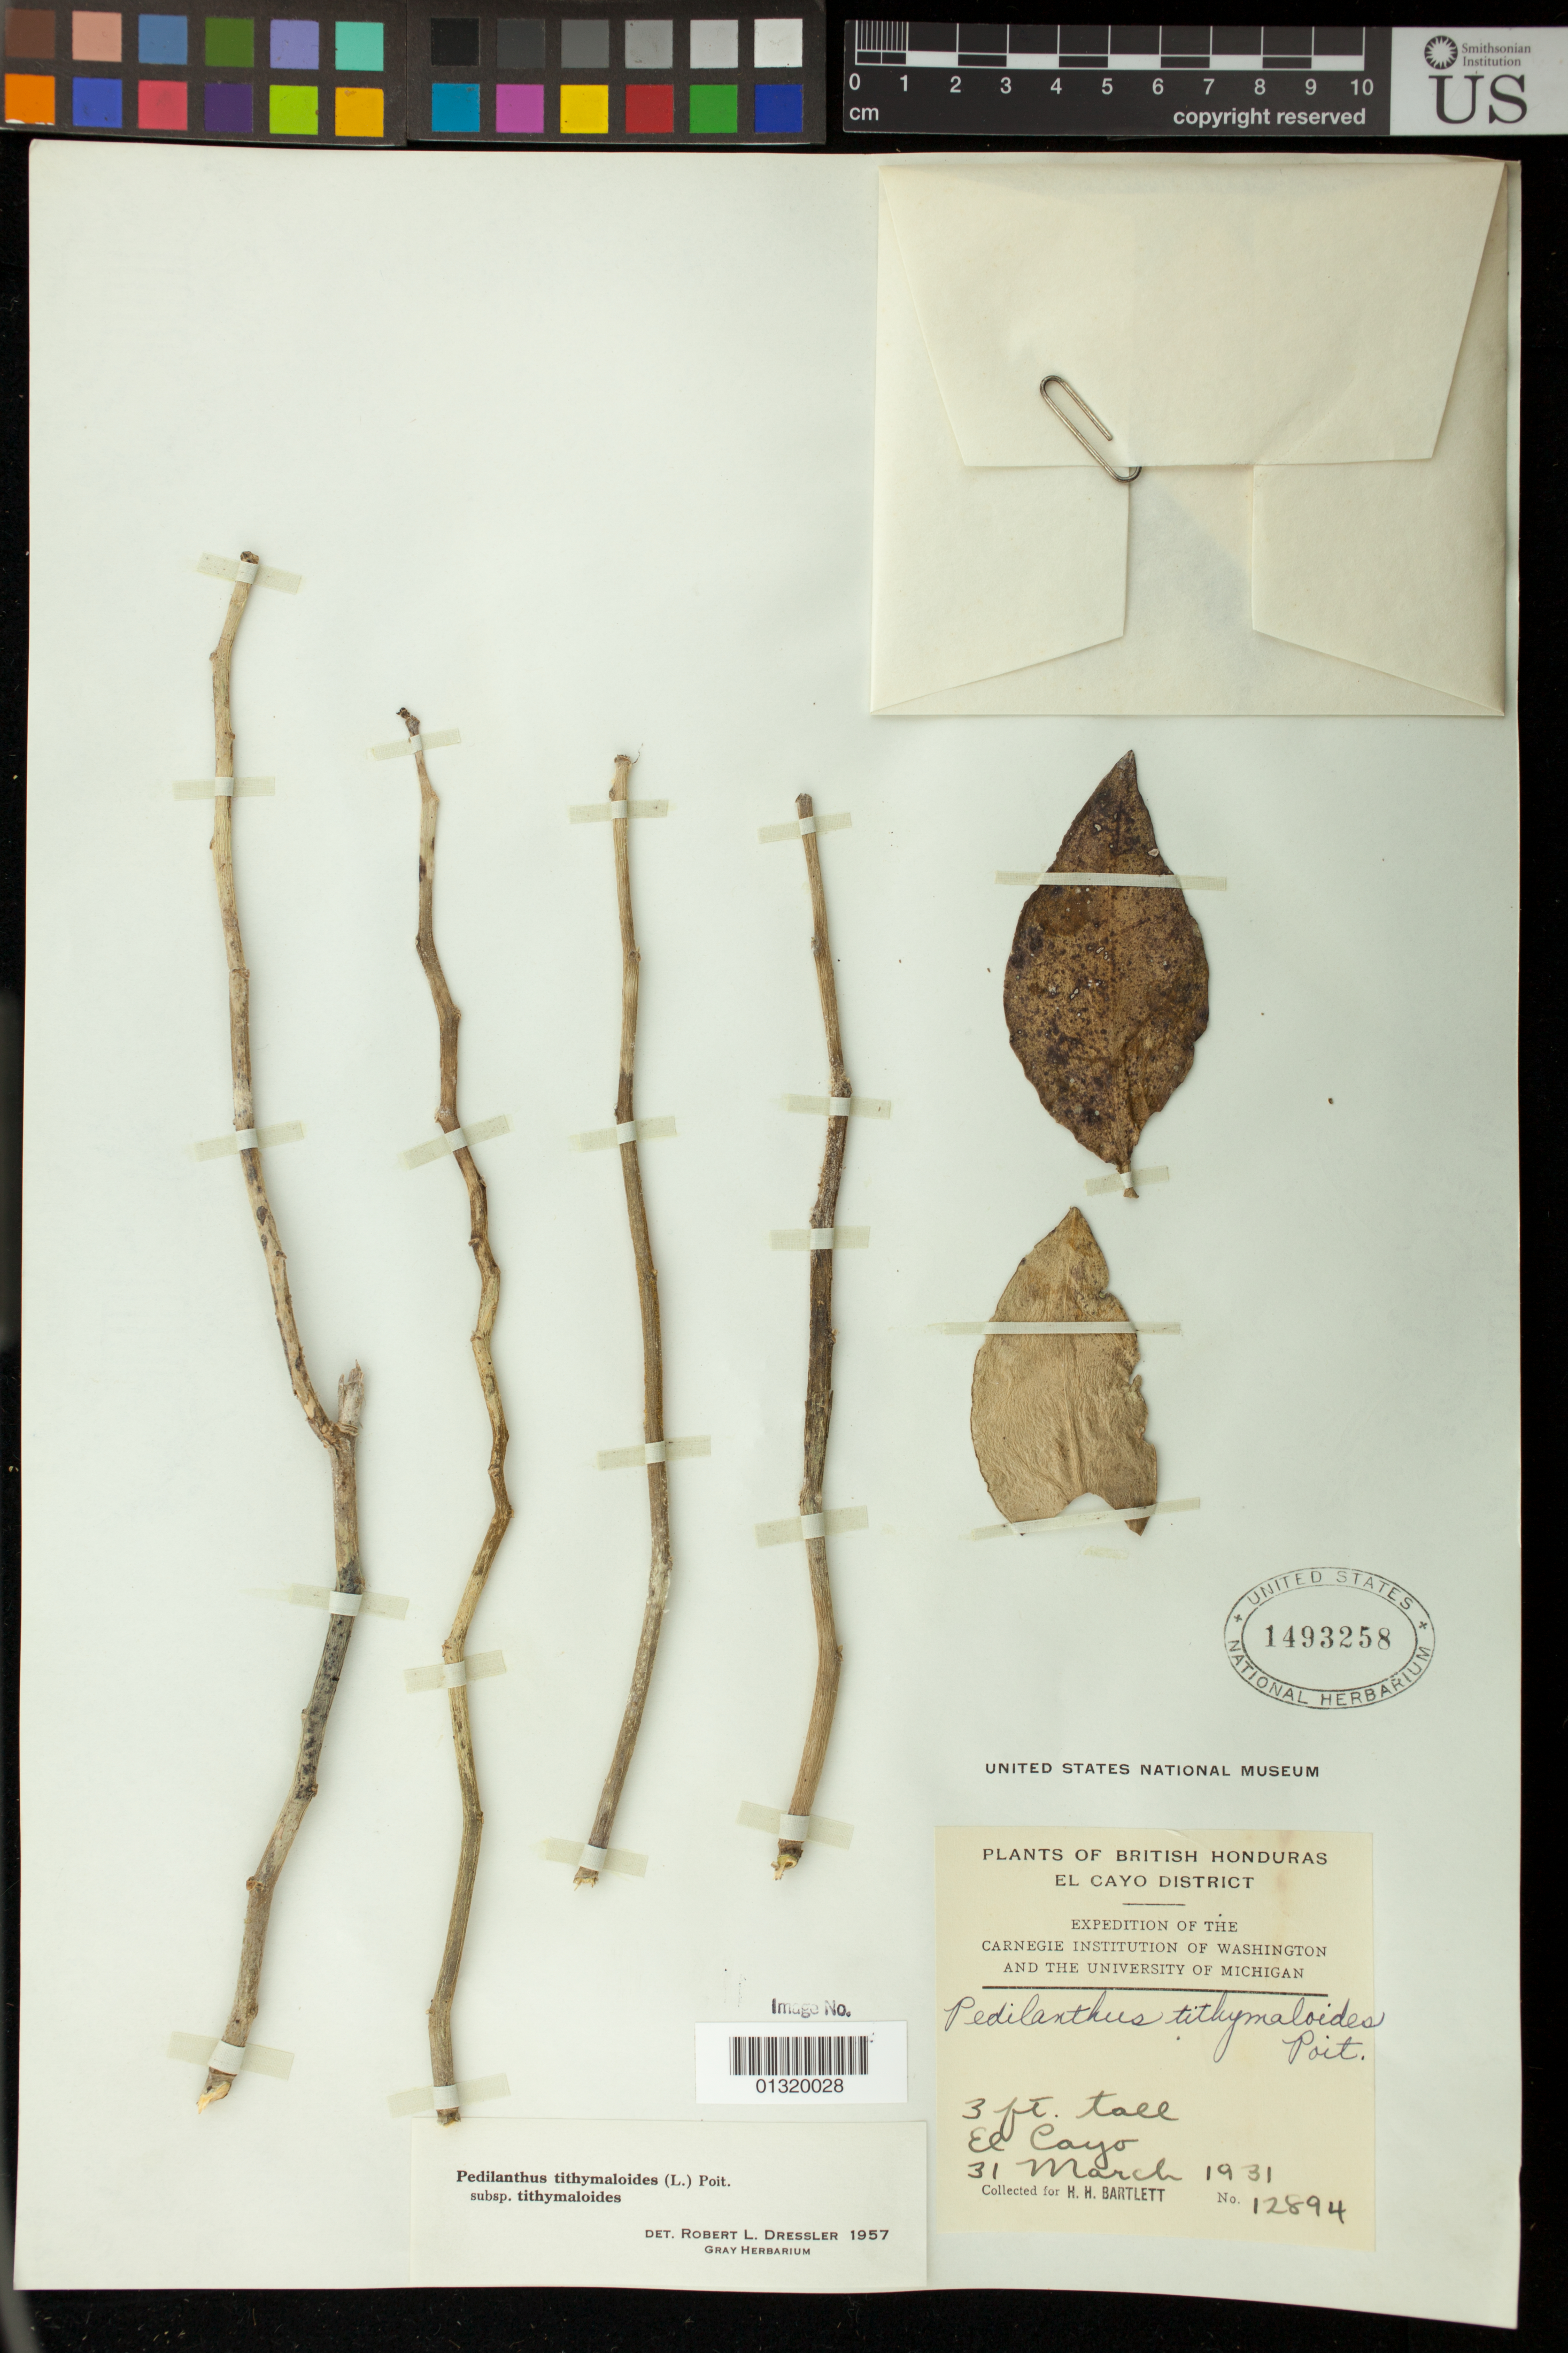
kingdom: Plantae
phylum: Tracheophyta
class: Magnoliopsida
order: Malpighiales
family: Euphorbiaceae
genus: Pedilanthus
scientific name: Pedilanthus tithymaloides subsp. tithymaloides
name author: (L.) Poit.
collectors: H. H. Bartlett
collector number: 12894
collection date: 1931-03-31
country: Belize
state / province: Cayo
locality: El Cayo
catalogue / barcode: US 1493258